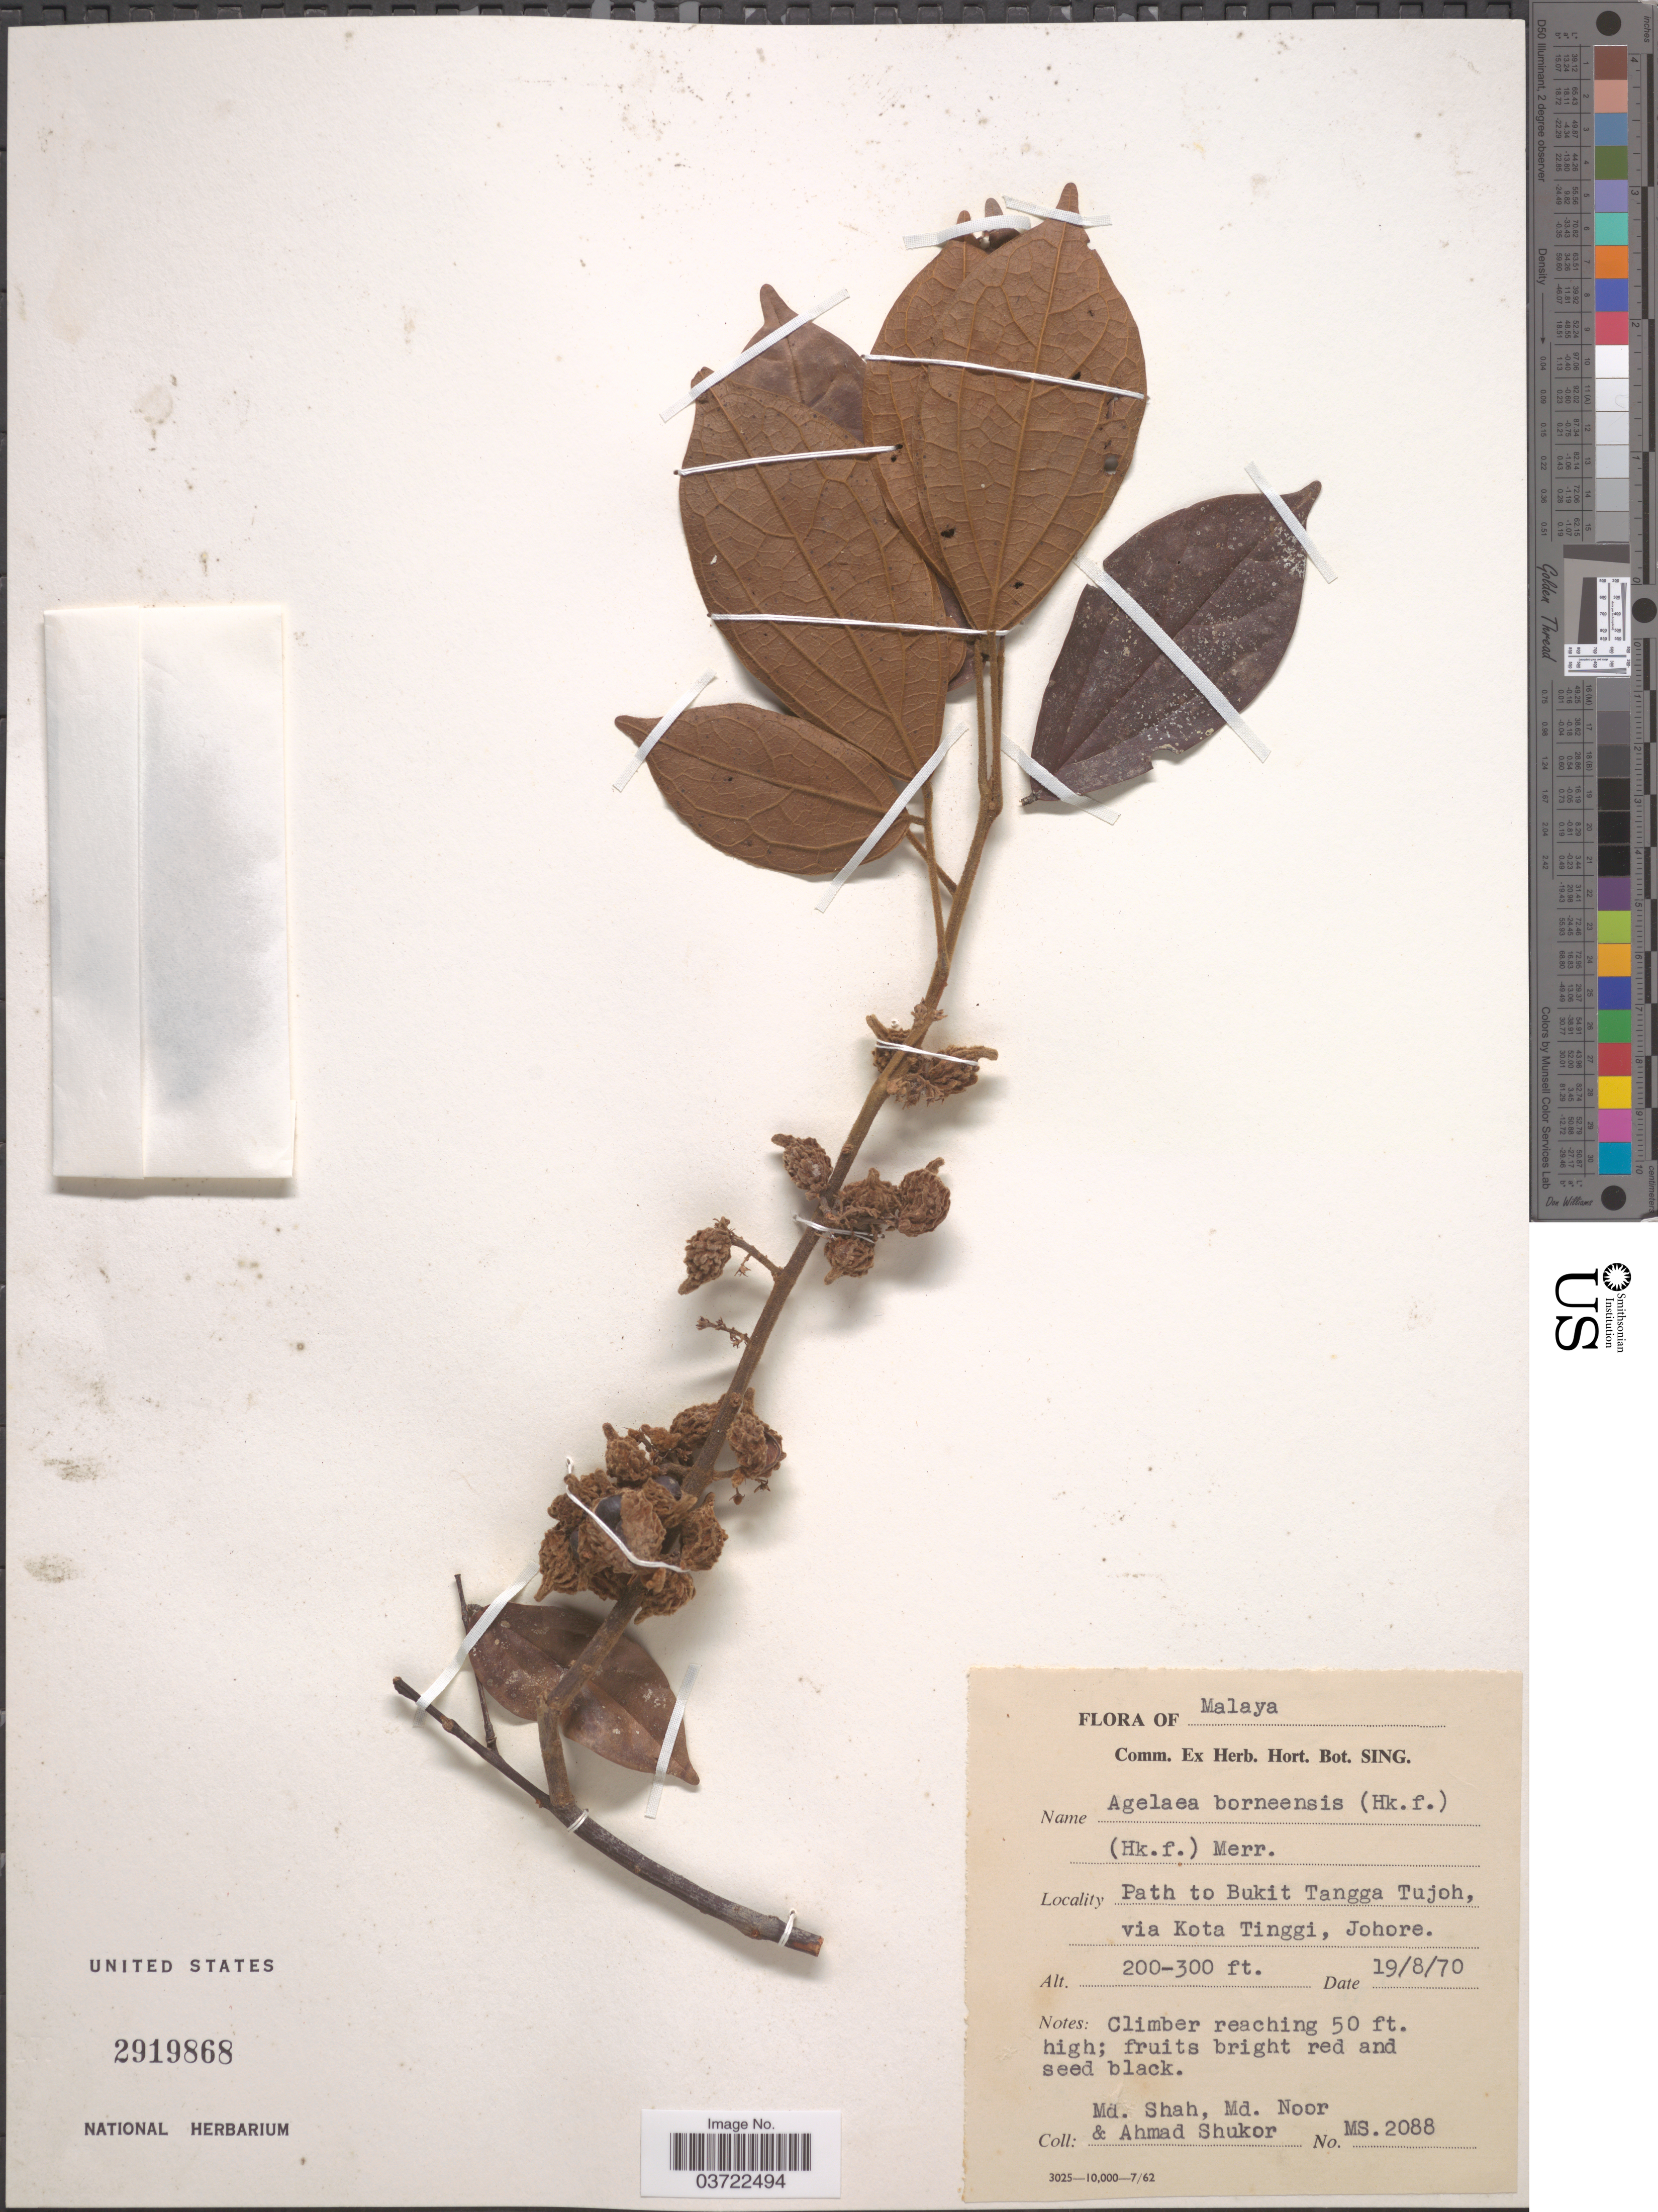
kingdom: Plantae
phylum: Tracheophyta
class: Magnoliopsida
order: Oxalidales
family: Connaraceae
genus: Agelaea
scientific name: Agelaea borneensis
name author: (Hook. f.) Merr.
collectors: M. Shah, M. Noor & A. Shukor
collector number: MS2088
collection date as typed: Transcribed d/m/y: 19/8/70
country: Malaysia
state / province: Johor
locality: Malaya. Path to Bukit Tangga Tujoh, via Kota Tinggi, Johore.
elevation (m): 61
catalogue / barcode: US 2919868